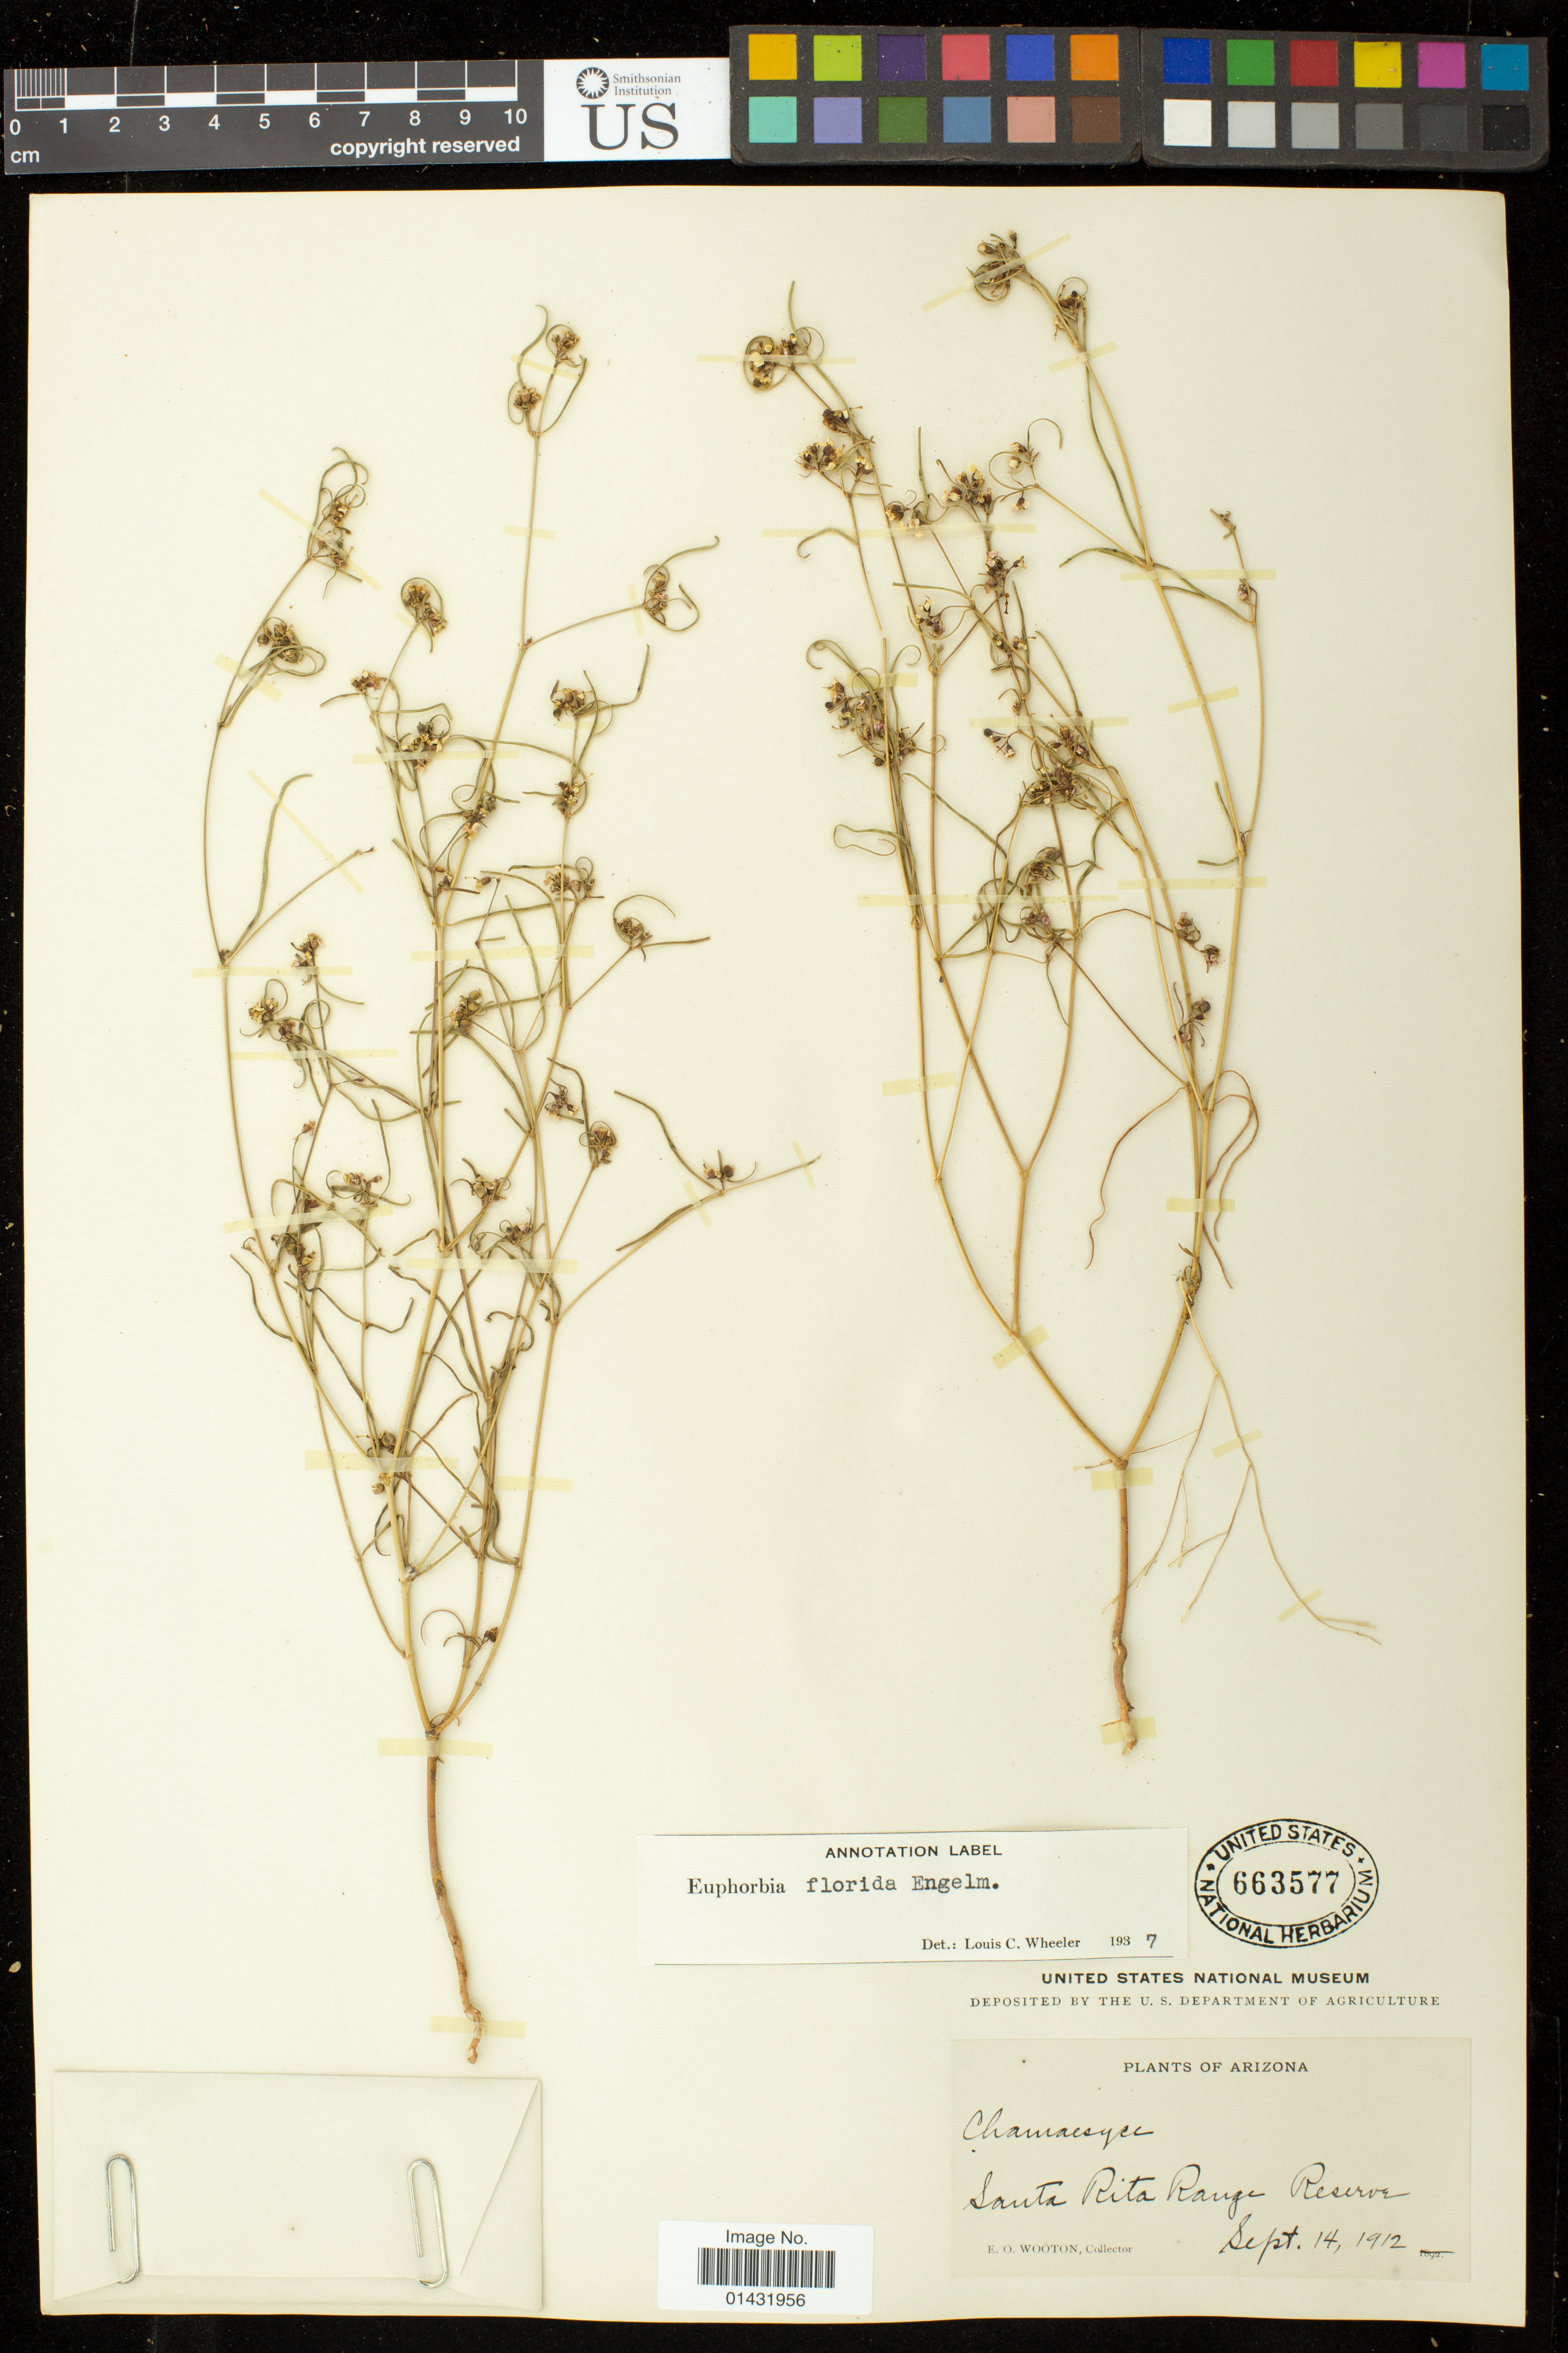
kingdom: Plantae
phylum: Tracheophyta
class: Magnoliopsida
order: Malpighiales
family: Euphorbiaceae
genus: Euphorbia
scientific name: Euphorbia florida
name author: Engelm. in Emory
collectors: E. O. Wooton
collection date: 1912-09-14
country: United States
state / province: Arizona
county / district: Pima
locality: Santa Rita Range Reserve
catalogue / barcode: US 663577